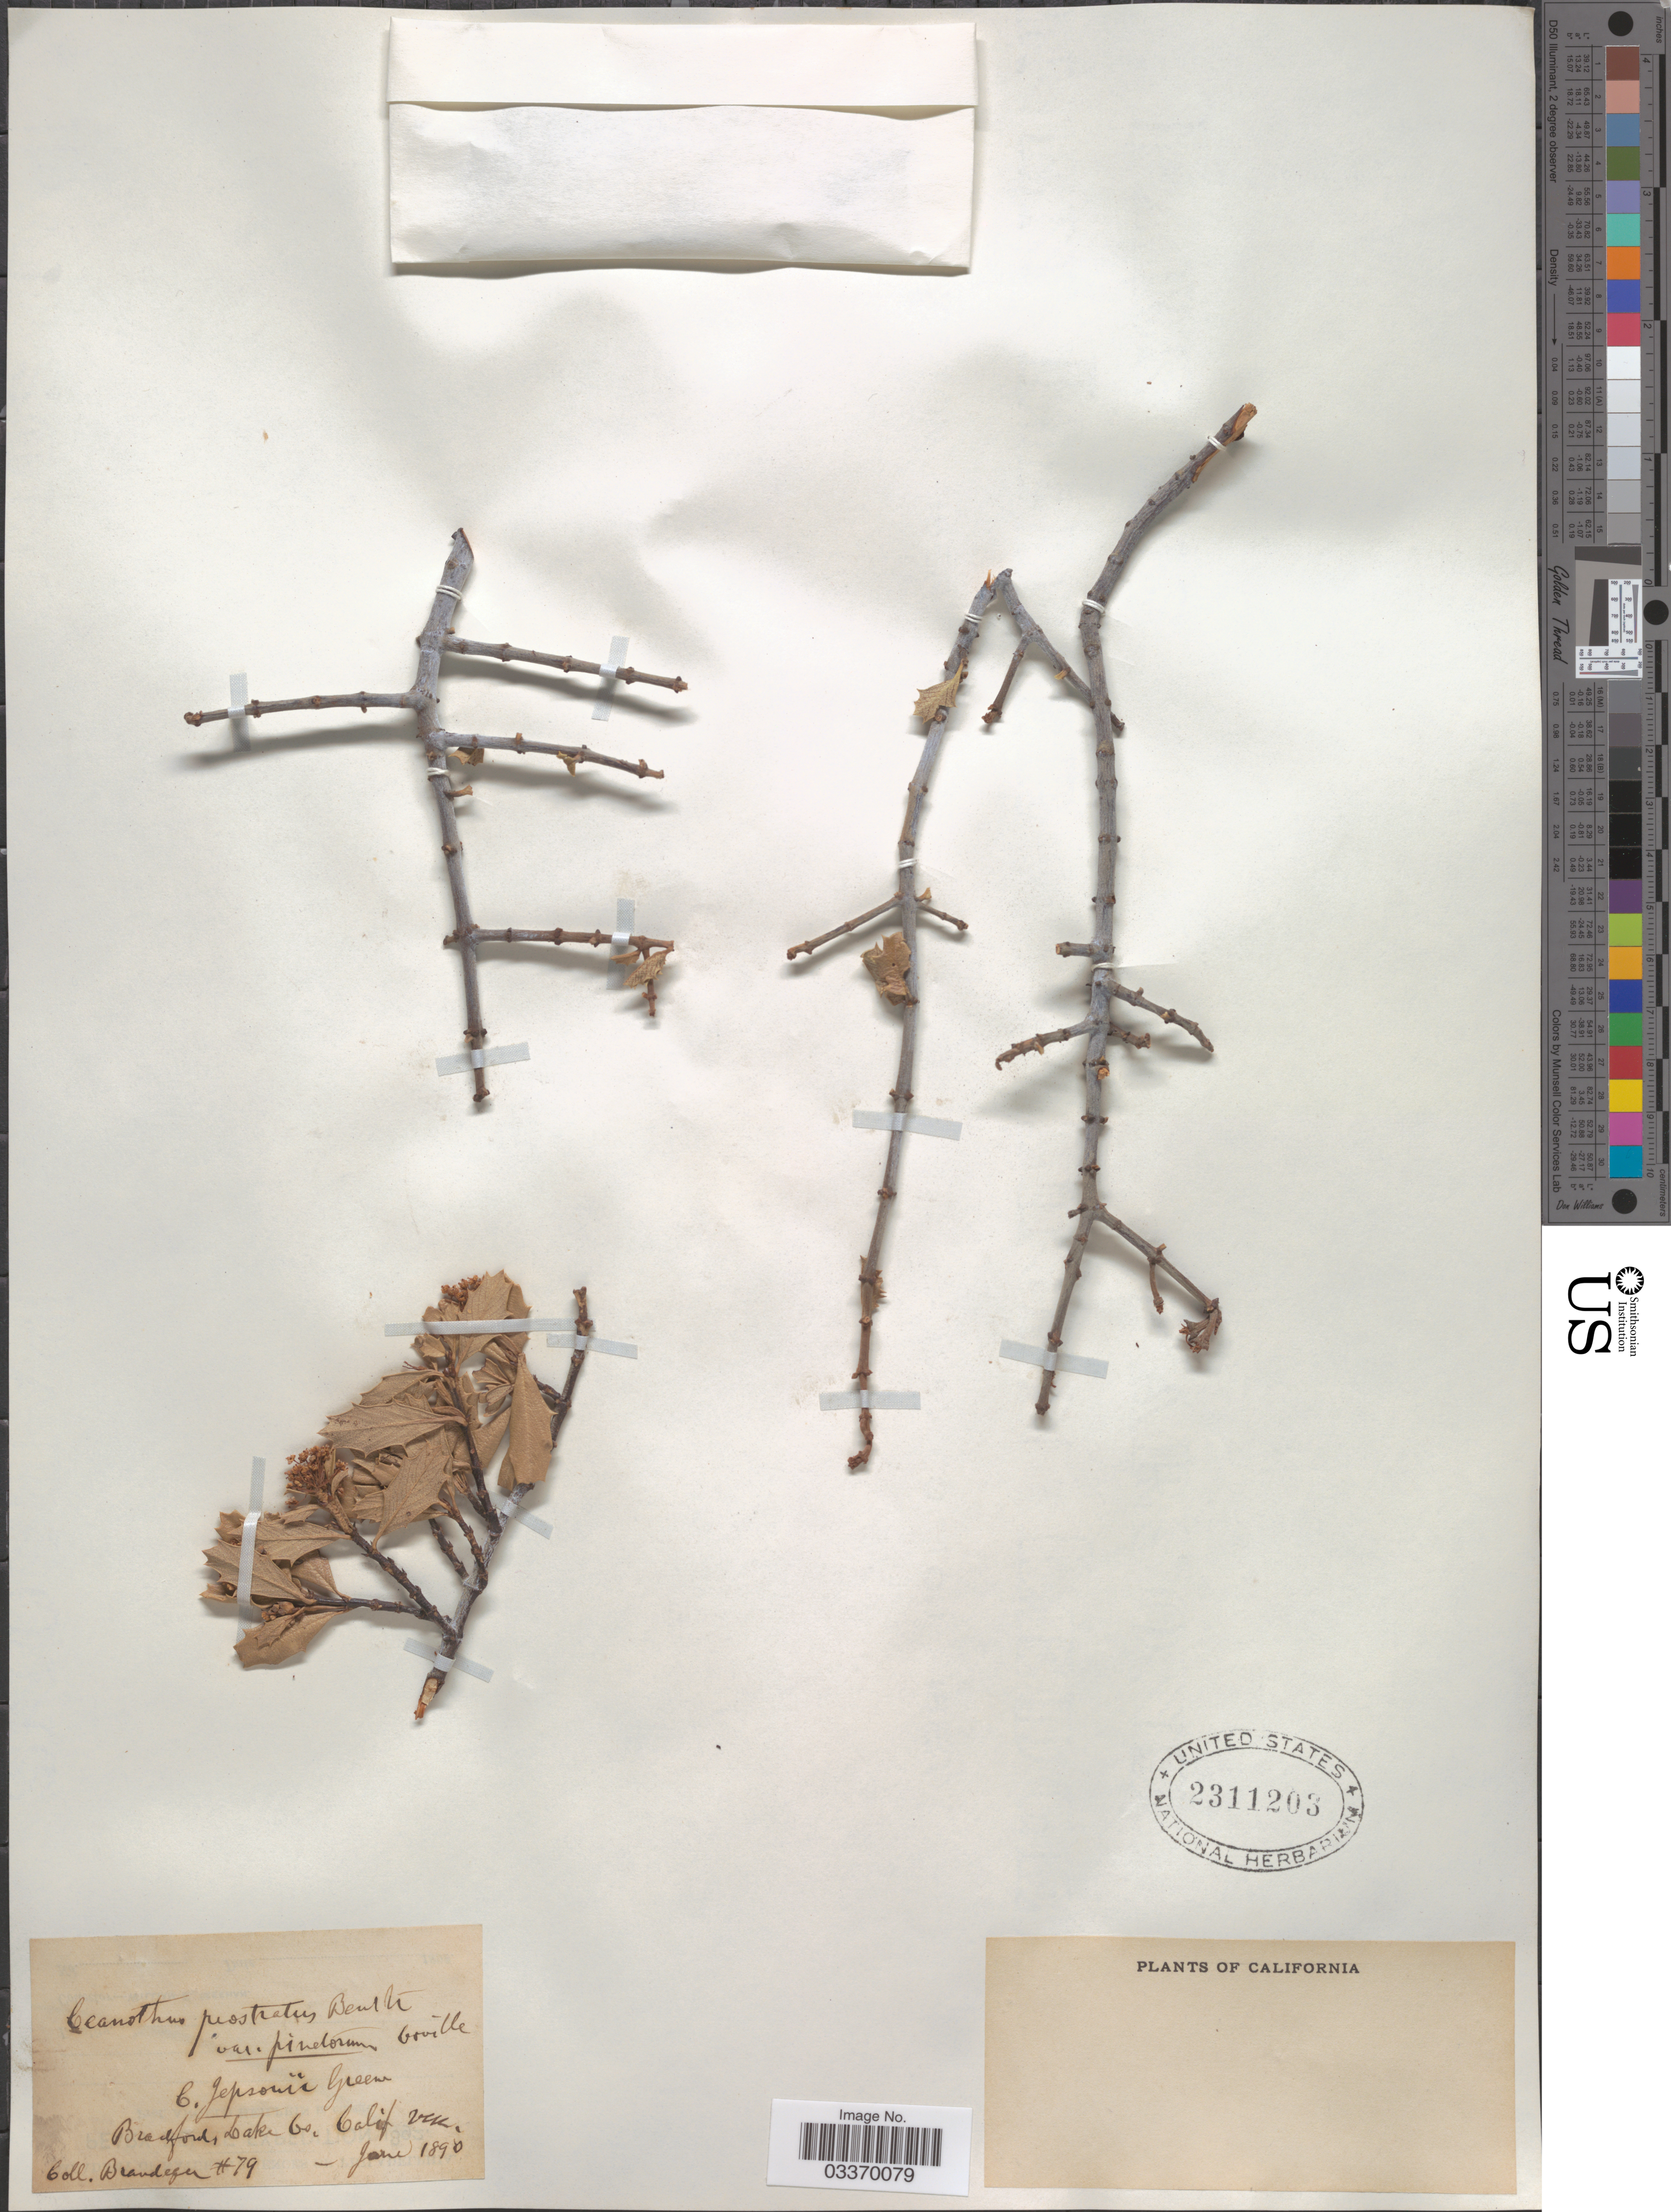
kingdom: Plantae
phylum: Tracheophyta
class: Magnoliopsida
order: Rosales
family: Rhamnaceae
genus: Ceanothus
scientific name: Ceanothus prostratus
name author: Benth.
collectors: -- Brandegee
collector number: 79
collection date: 1890-06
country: United States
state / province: California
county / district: Lake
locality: Bradford, Lake Co.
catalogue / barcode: US 2311203